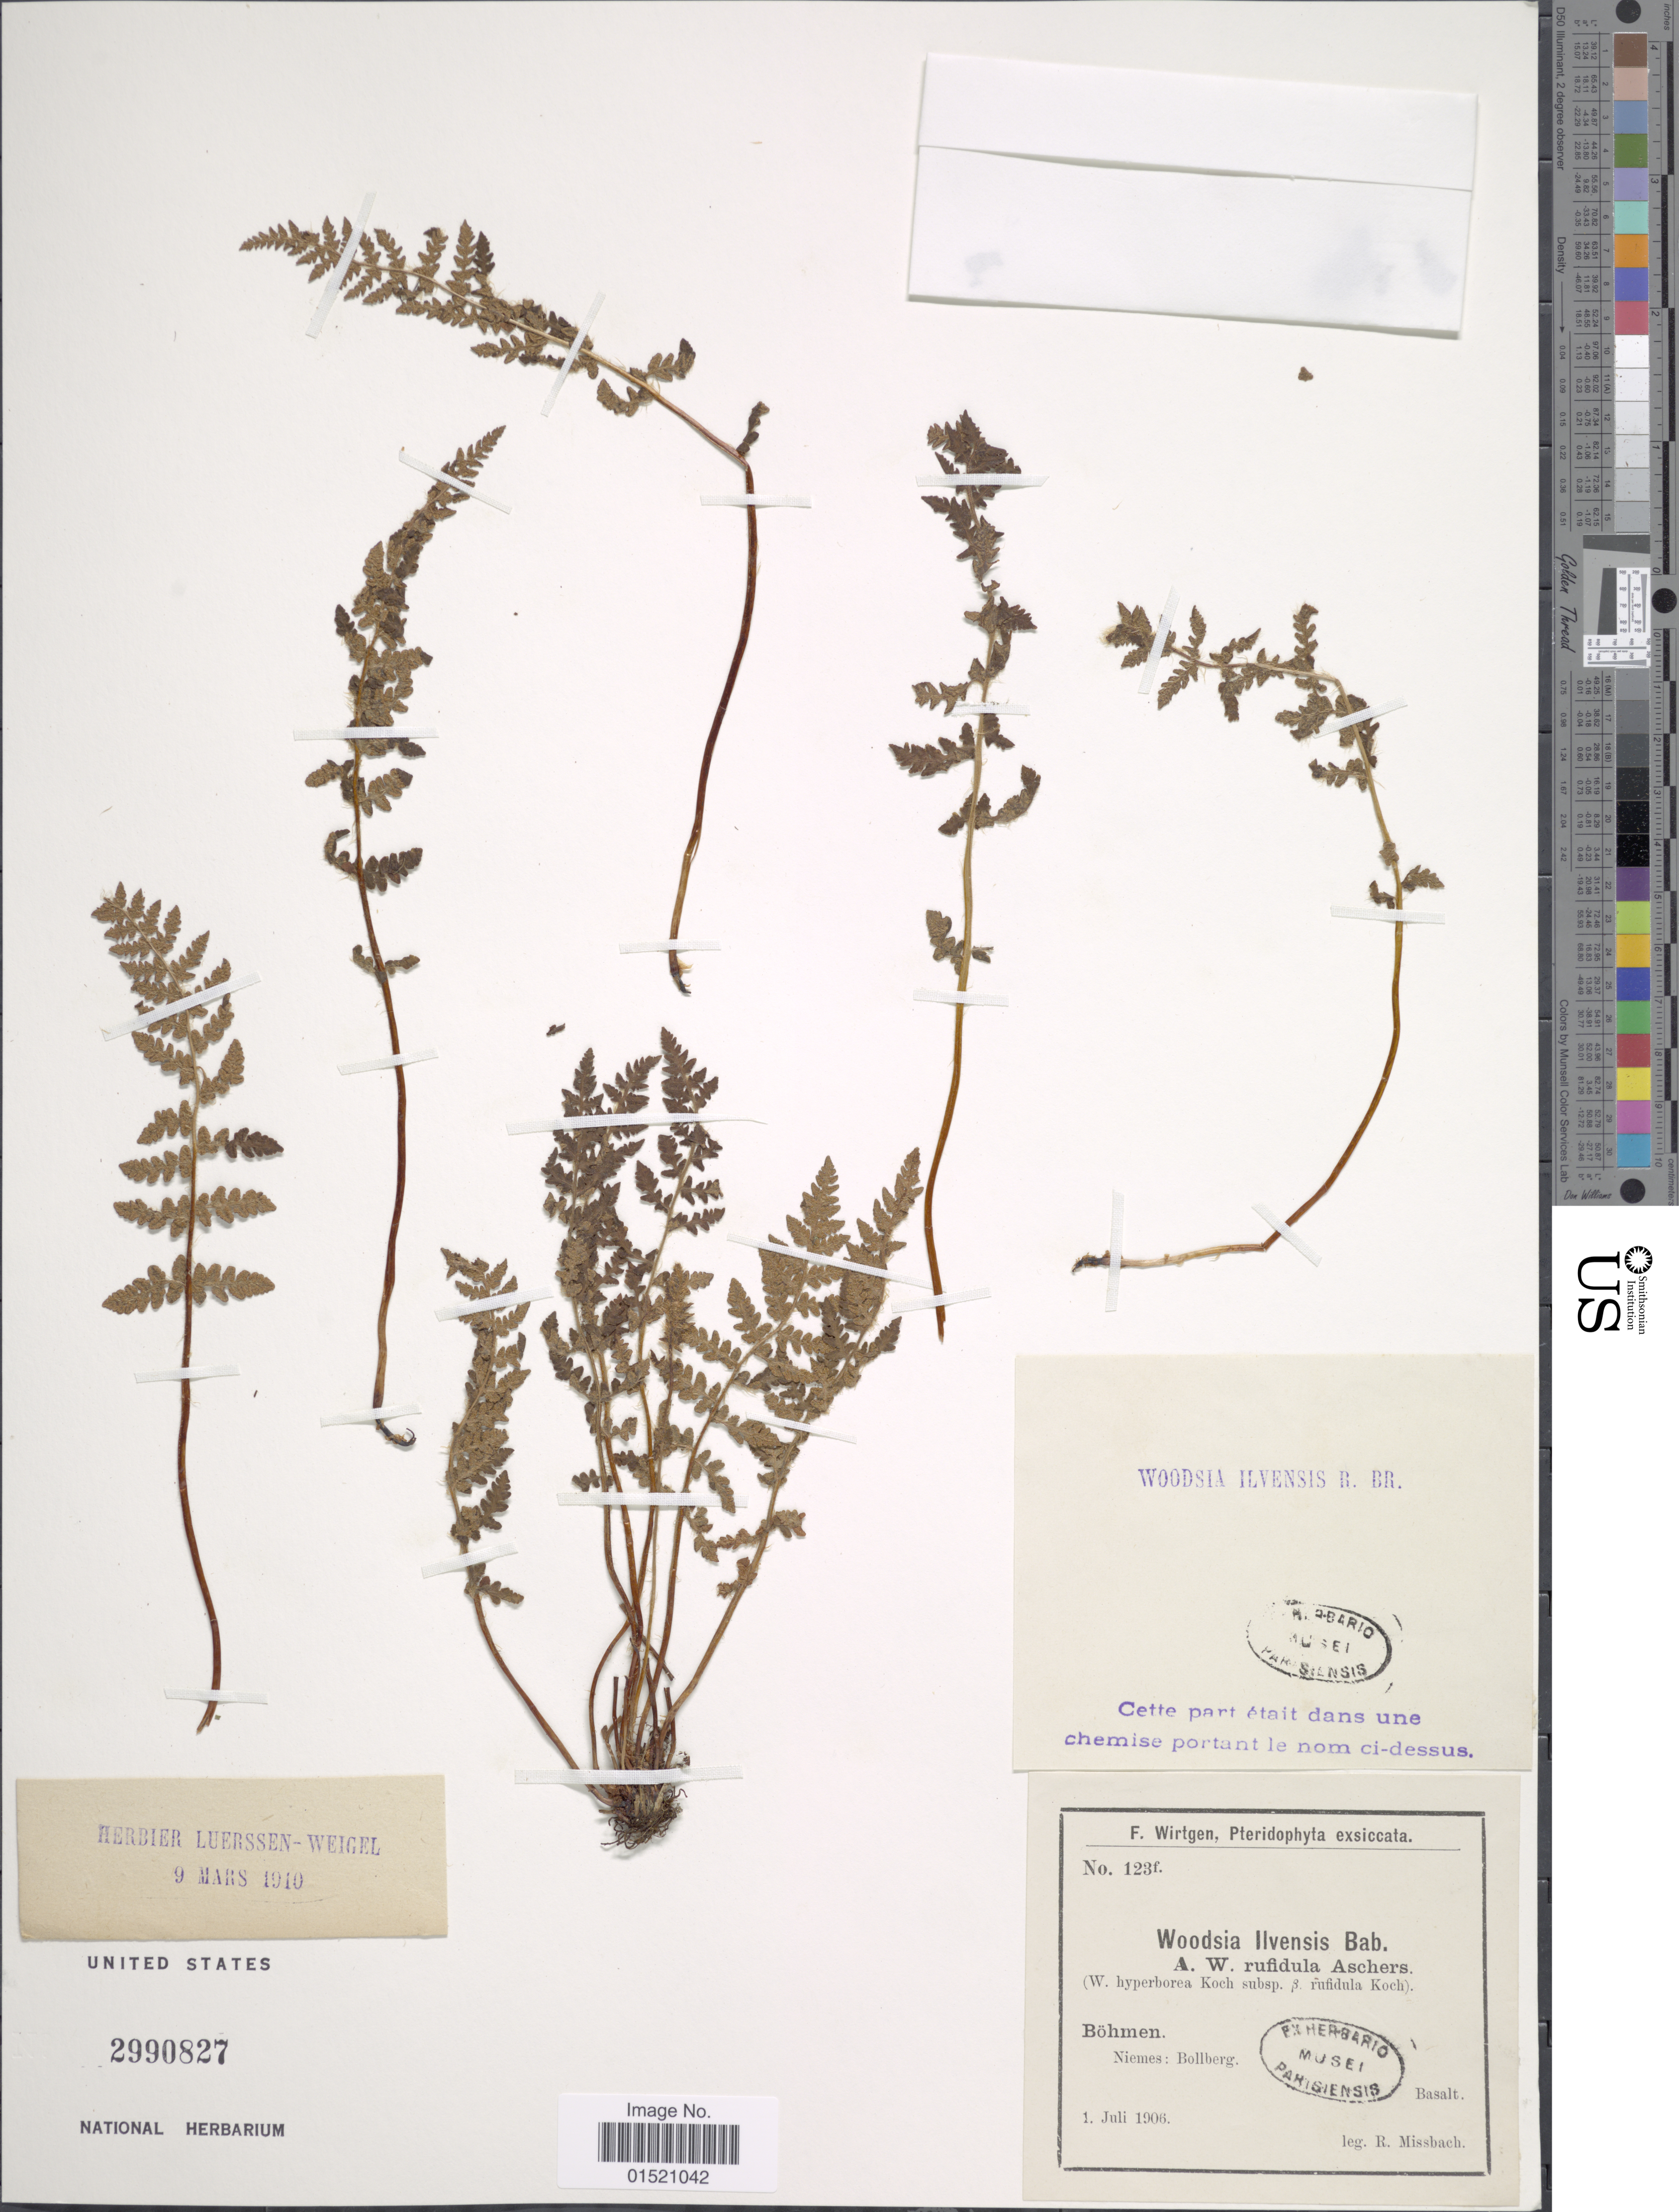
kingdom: Plantae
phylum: Tracheophyta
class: Polypodiopsida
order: Polypodiales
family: Woodsiaceae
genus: Woodsia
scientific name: Woodsia ilvensis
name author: (L.) R. Br.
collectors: R. Missbach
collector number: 123f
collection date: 1906-07-01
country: Germany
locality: Böhmen, Niemes: Bollberg, Basalt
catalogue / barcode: US 2990827